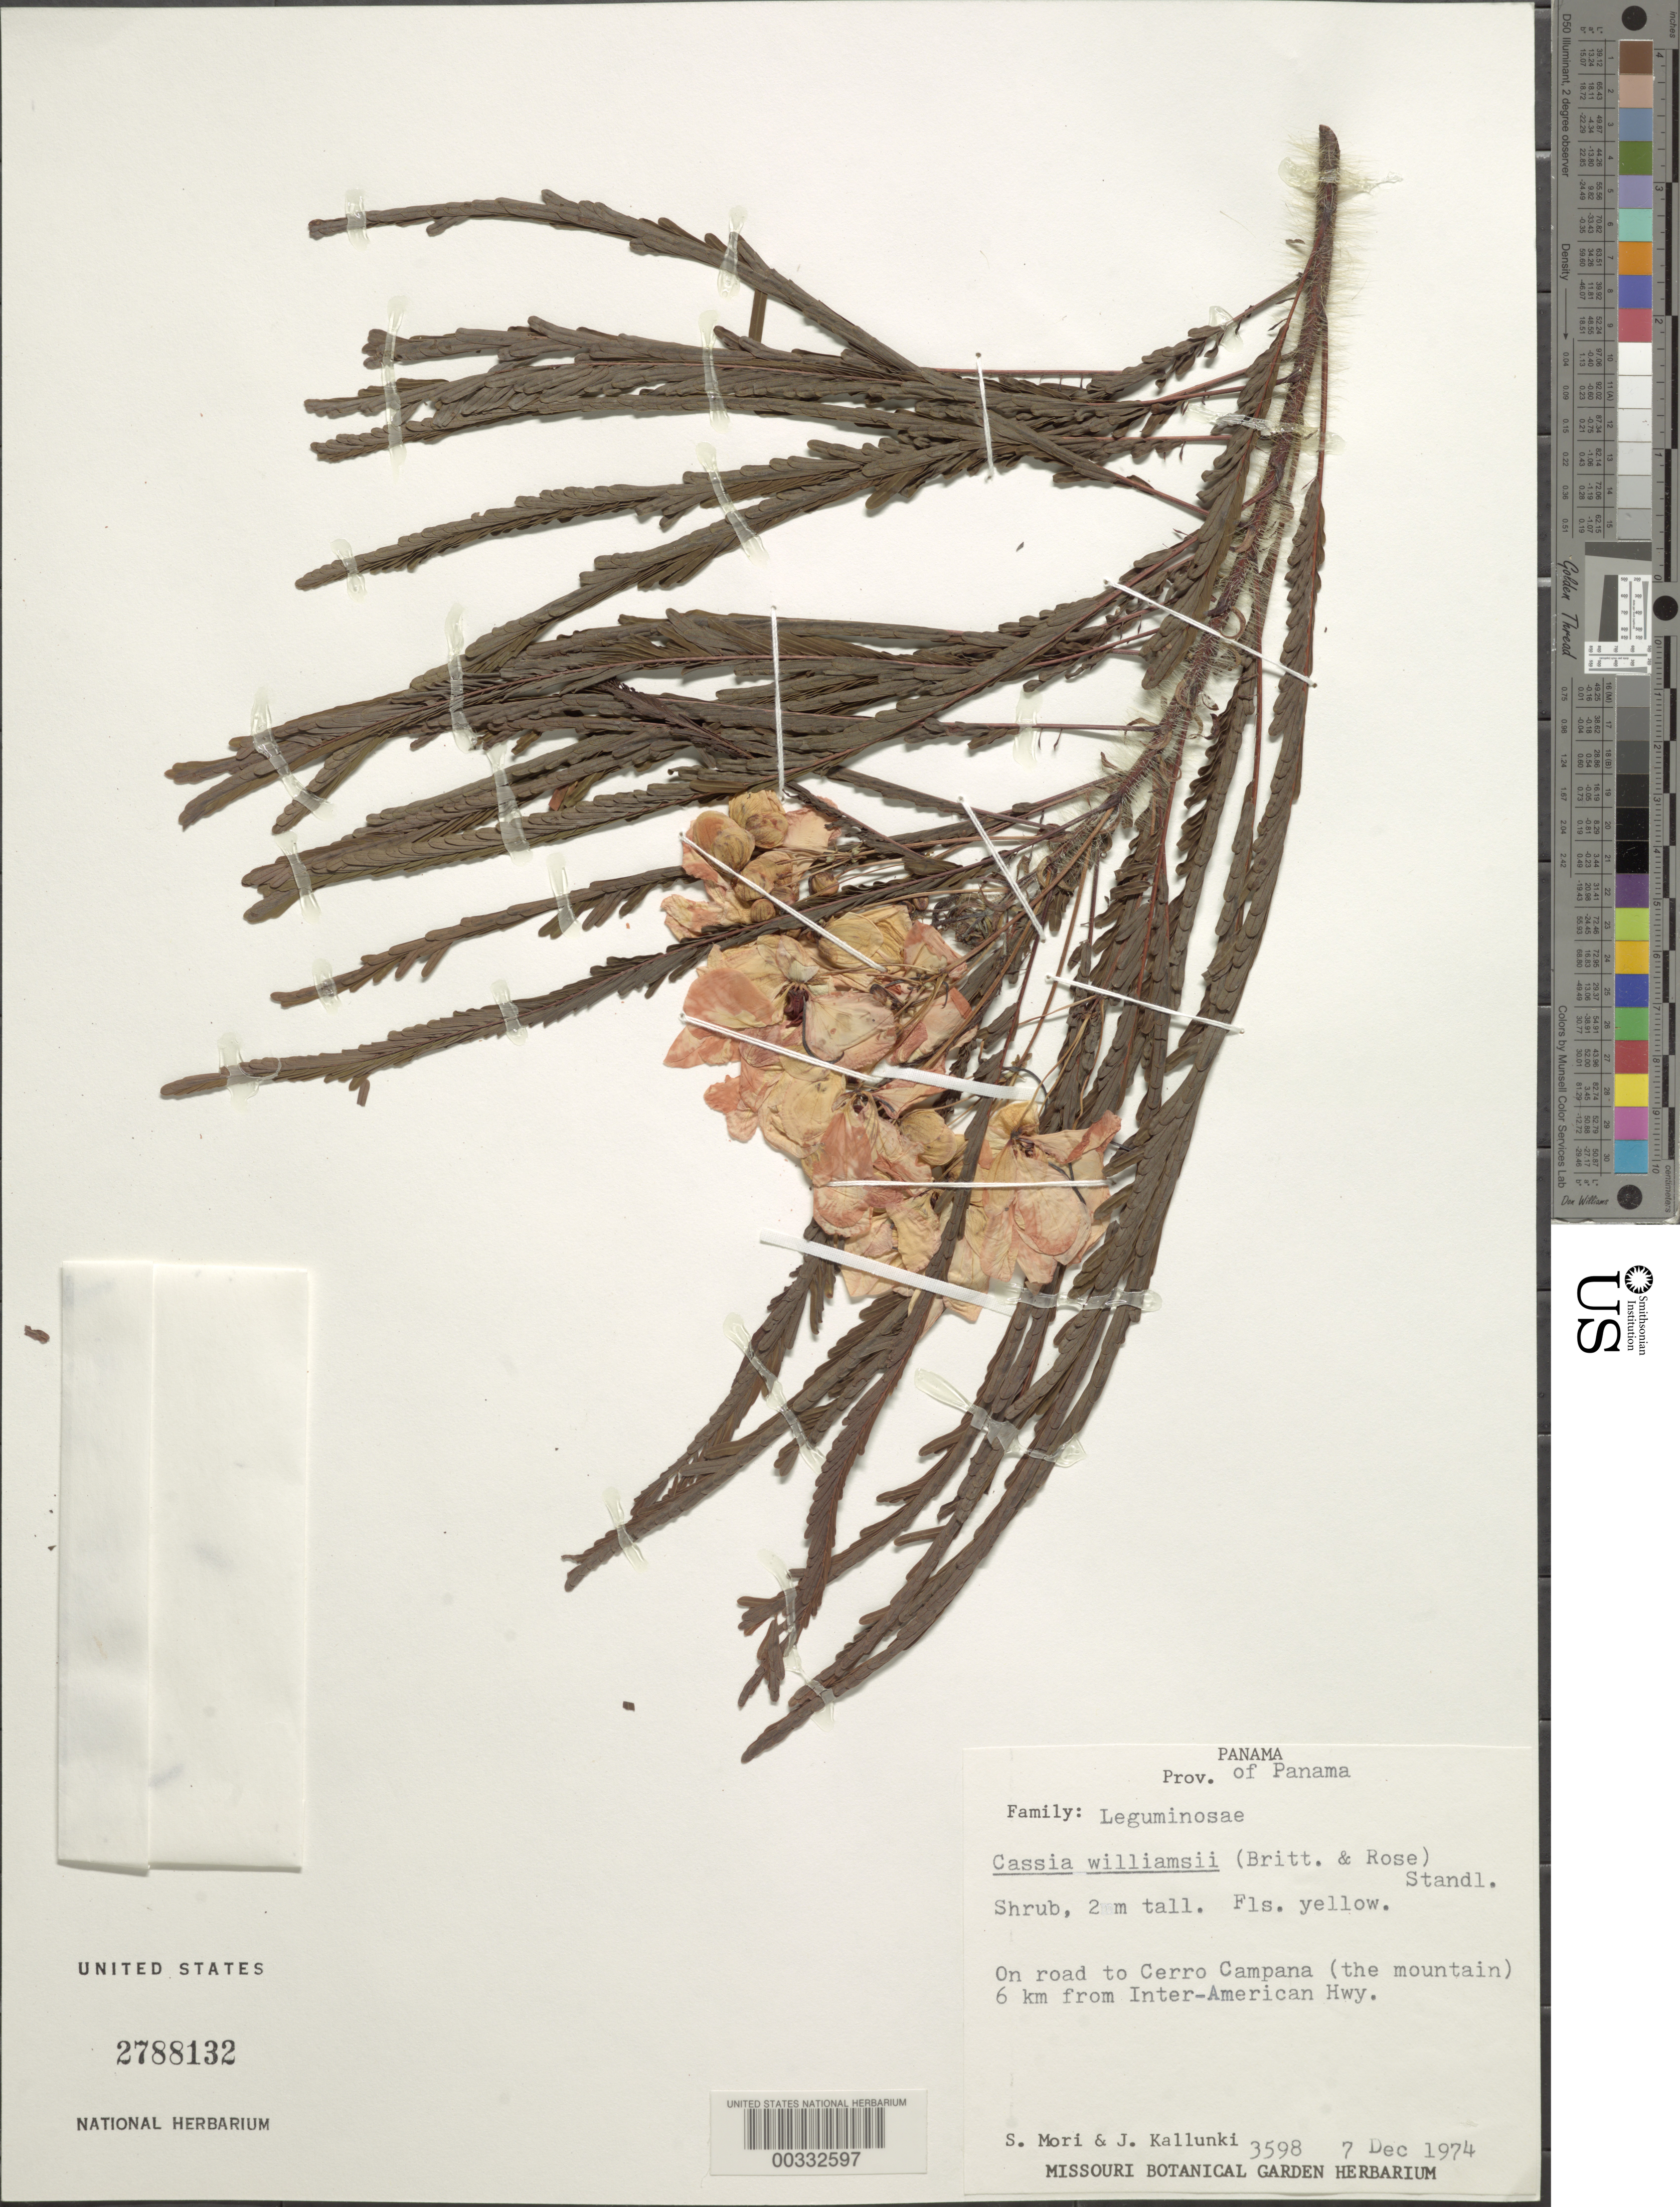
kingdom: Plantae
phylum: Tracheophyta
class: Magnoliopsida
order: Fabales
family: Fabaceae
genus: Senna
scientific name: Senna williamsii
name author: (Britton & Rose) H.S. Irwin & Barneby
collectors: S. Mori & J. Kallunki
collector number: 3598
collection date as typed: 07 Dec 1974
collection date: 1974-12-07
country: Panama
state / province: Panamá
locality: On road to Cerro Campana 6 km from Inter-American Hwy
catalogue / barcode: US 2788132